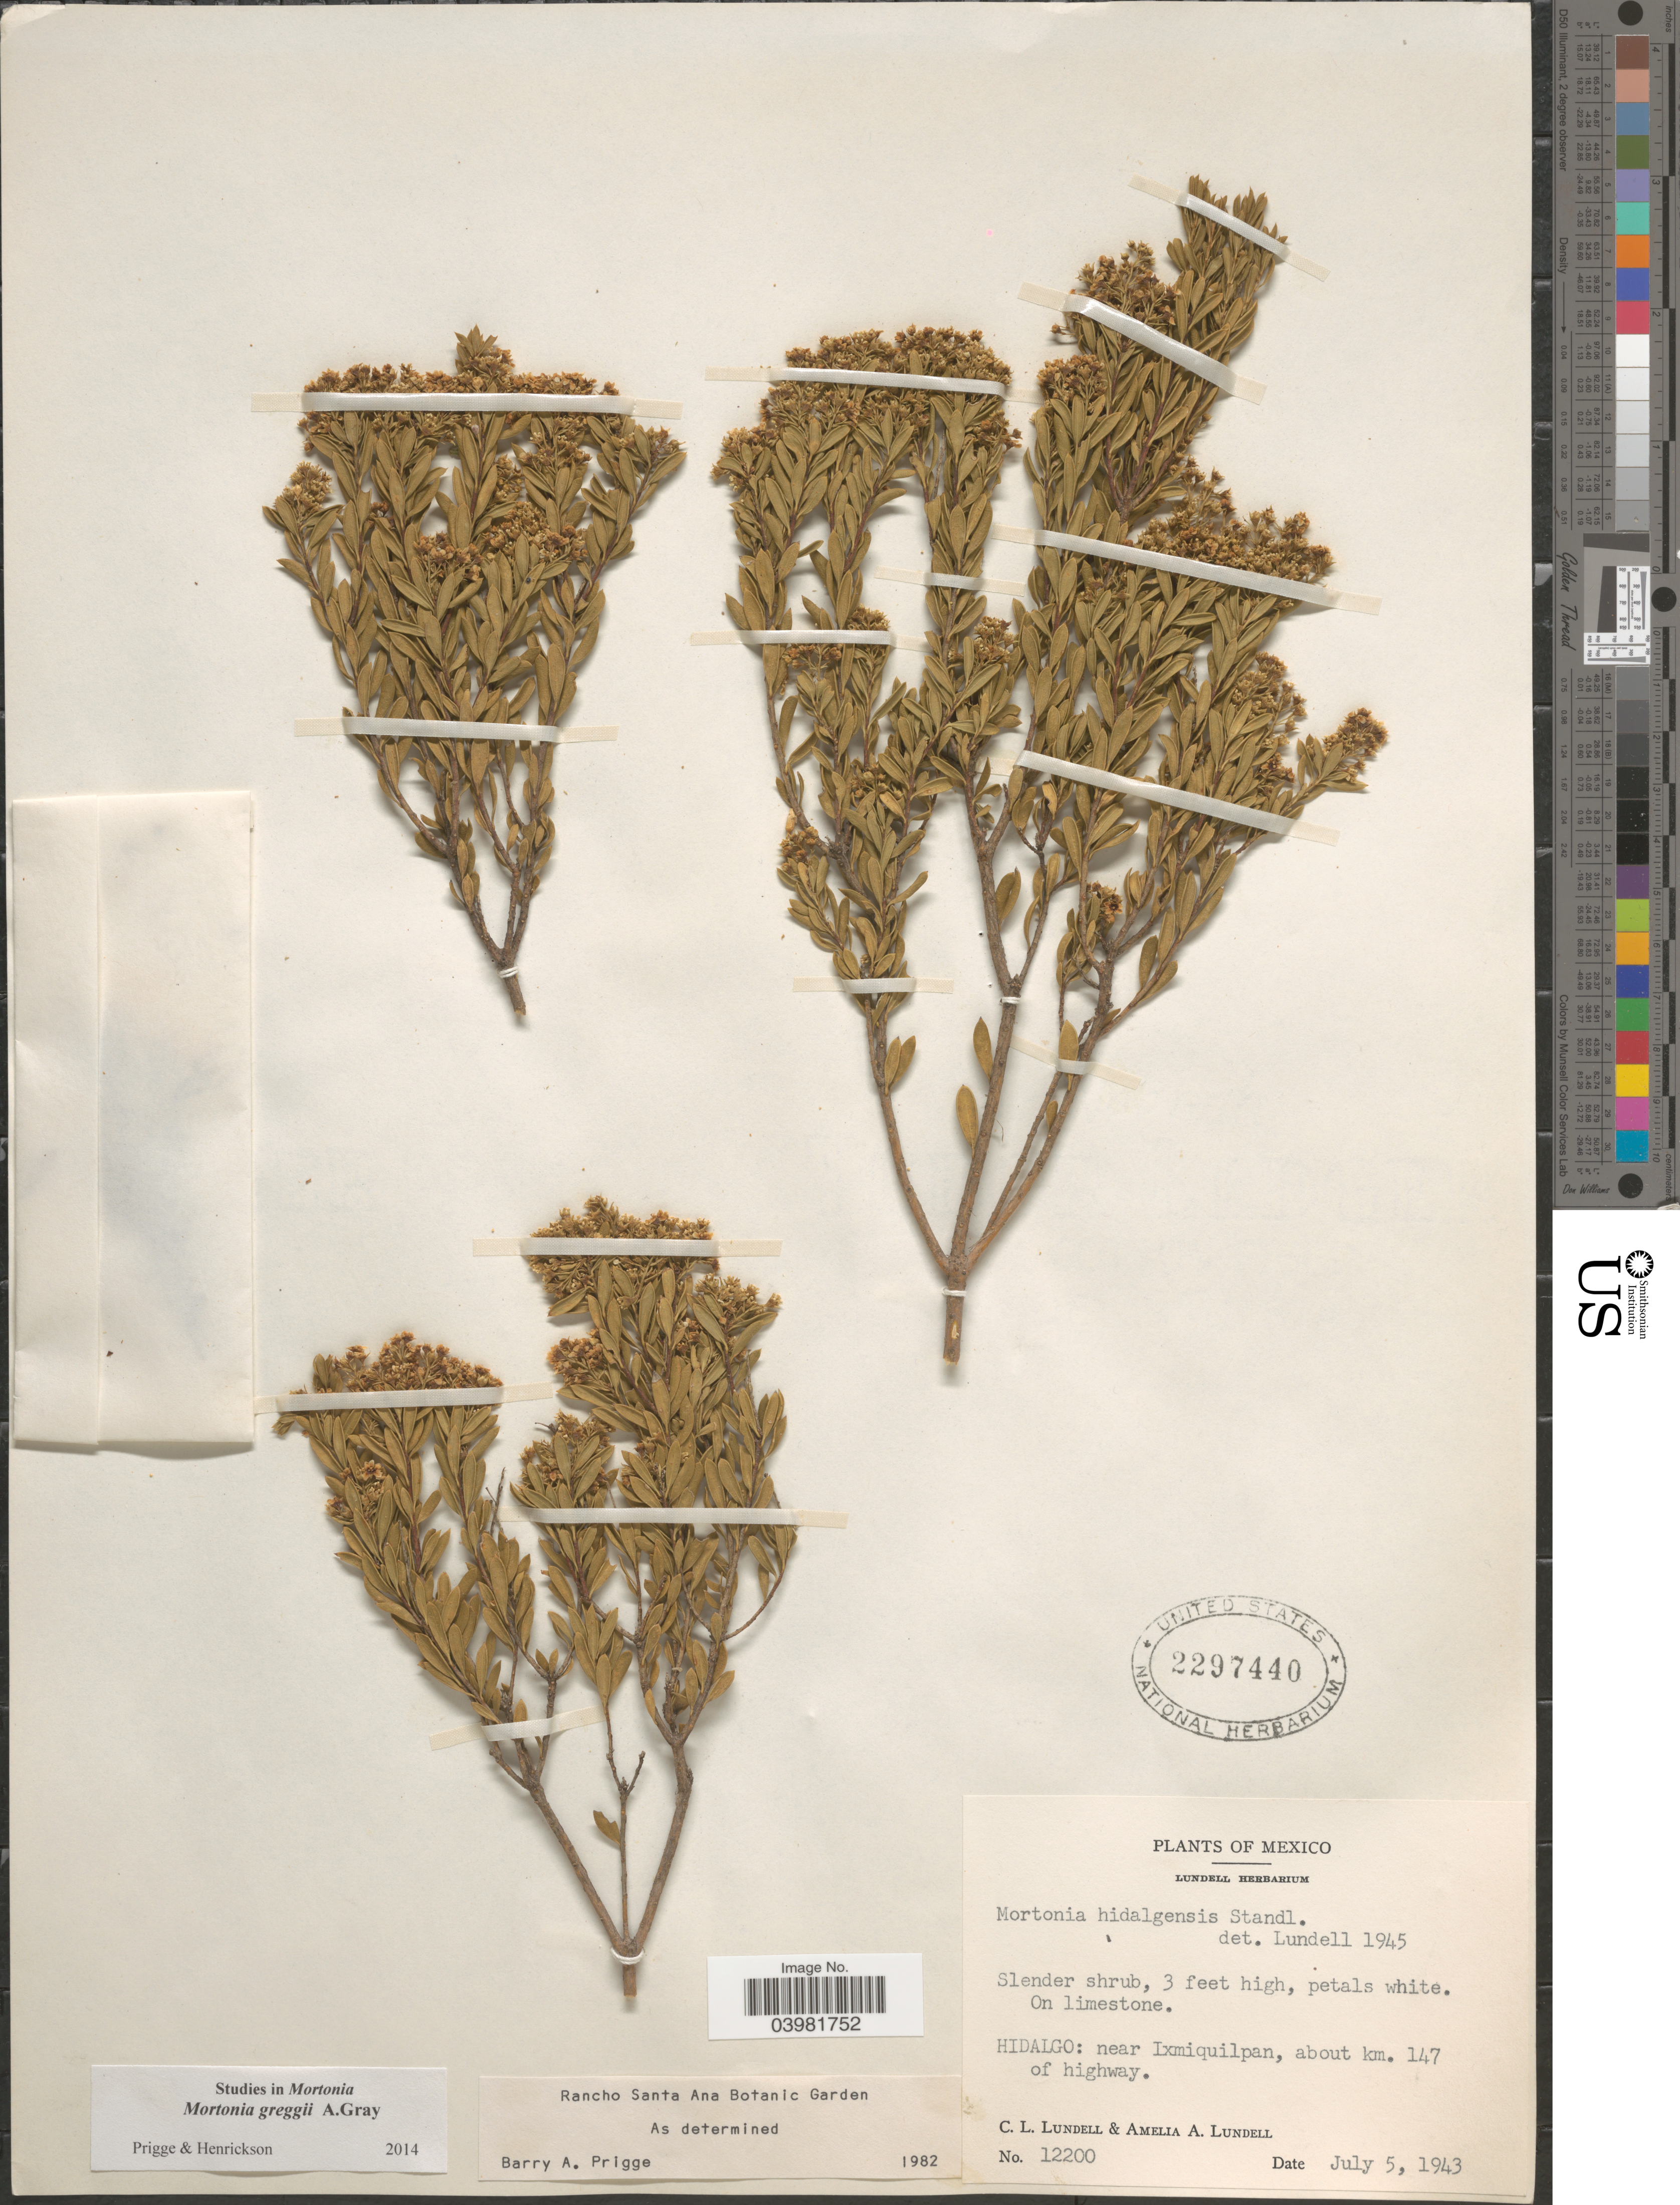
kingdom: Plantae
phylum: Tracheophyta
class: Magnoliopsida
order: Celastrales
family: Celastraceae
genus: Mortonia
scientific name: Mortonia greggii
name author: A. Gray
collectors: C. L. Lundell & A. A. Lundell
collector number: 12200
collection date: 1943-07-05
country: Mexico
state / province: Hidalgo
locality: Near Ixmiquilpan, about km. 147 of highway.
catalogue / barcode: US 2297440